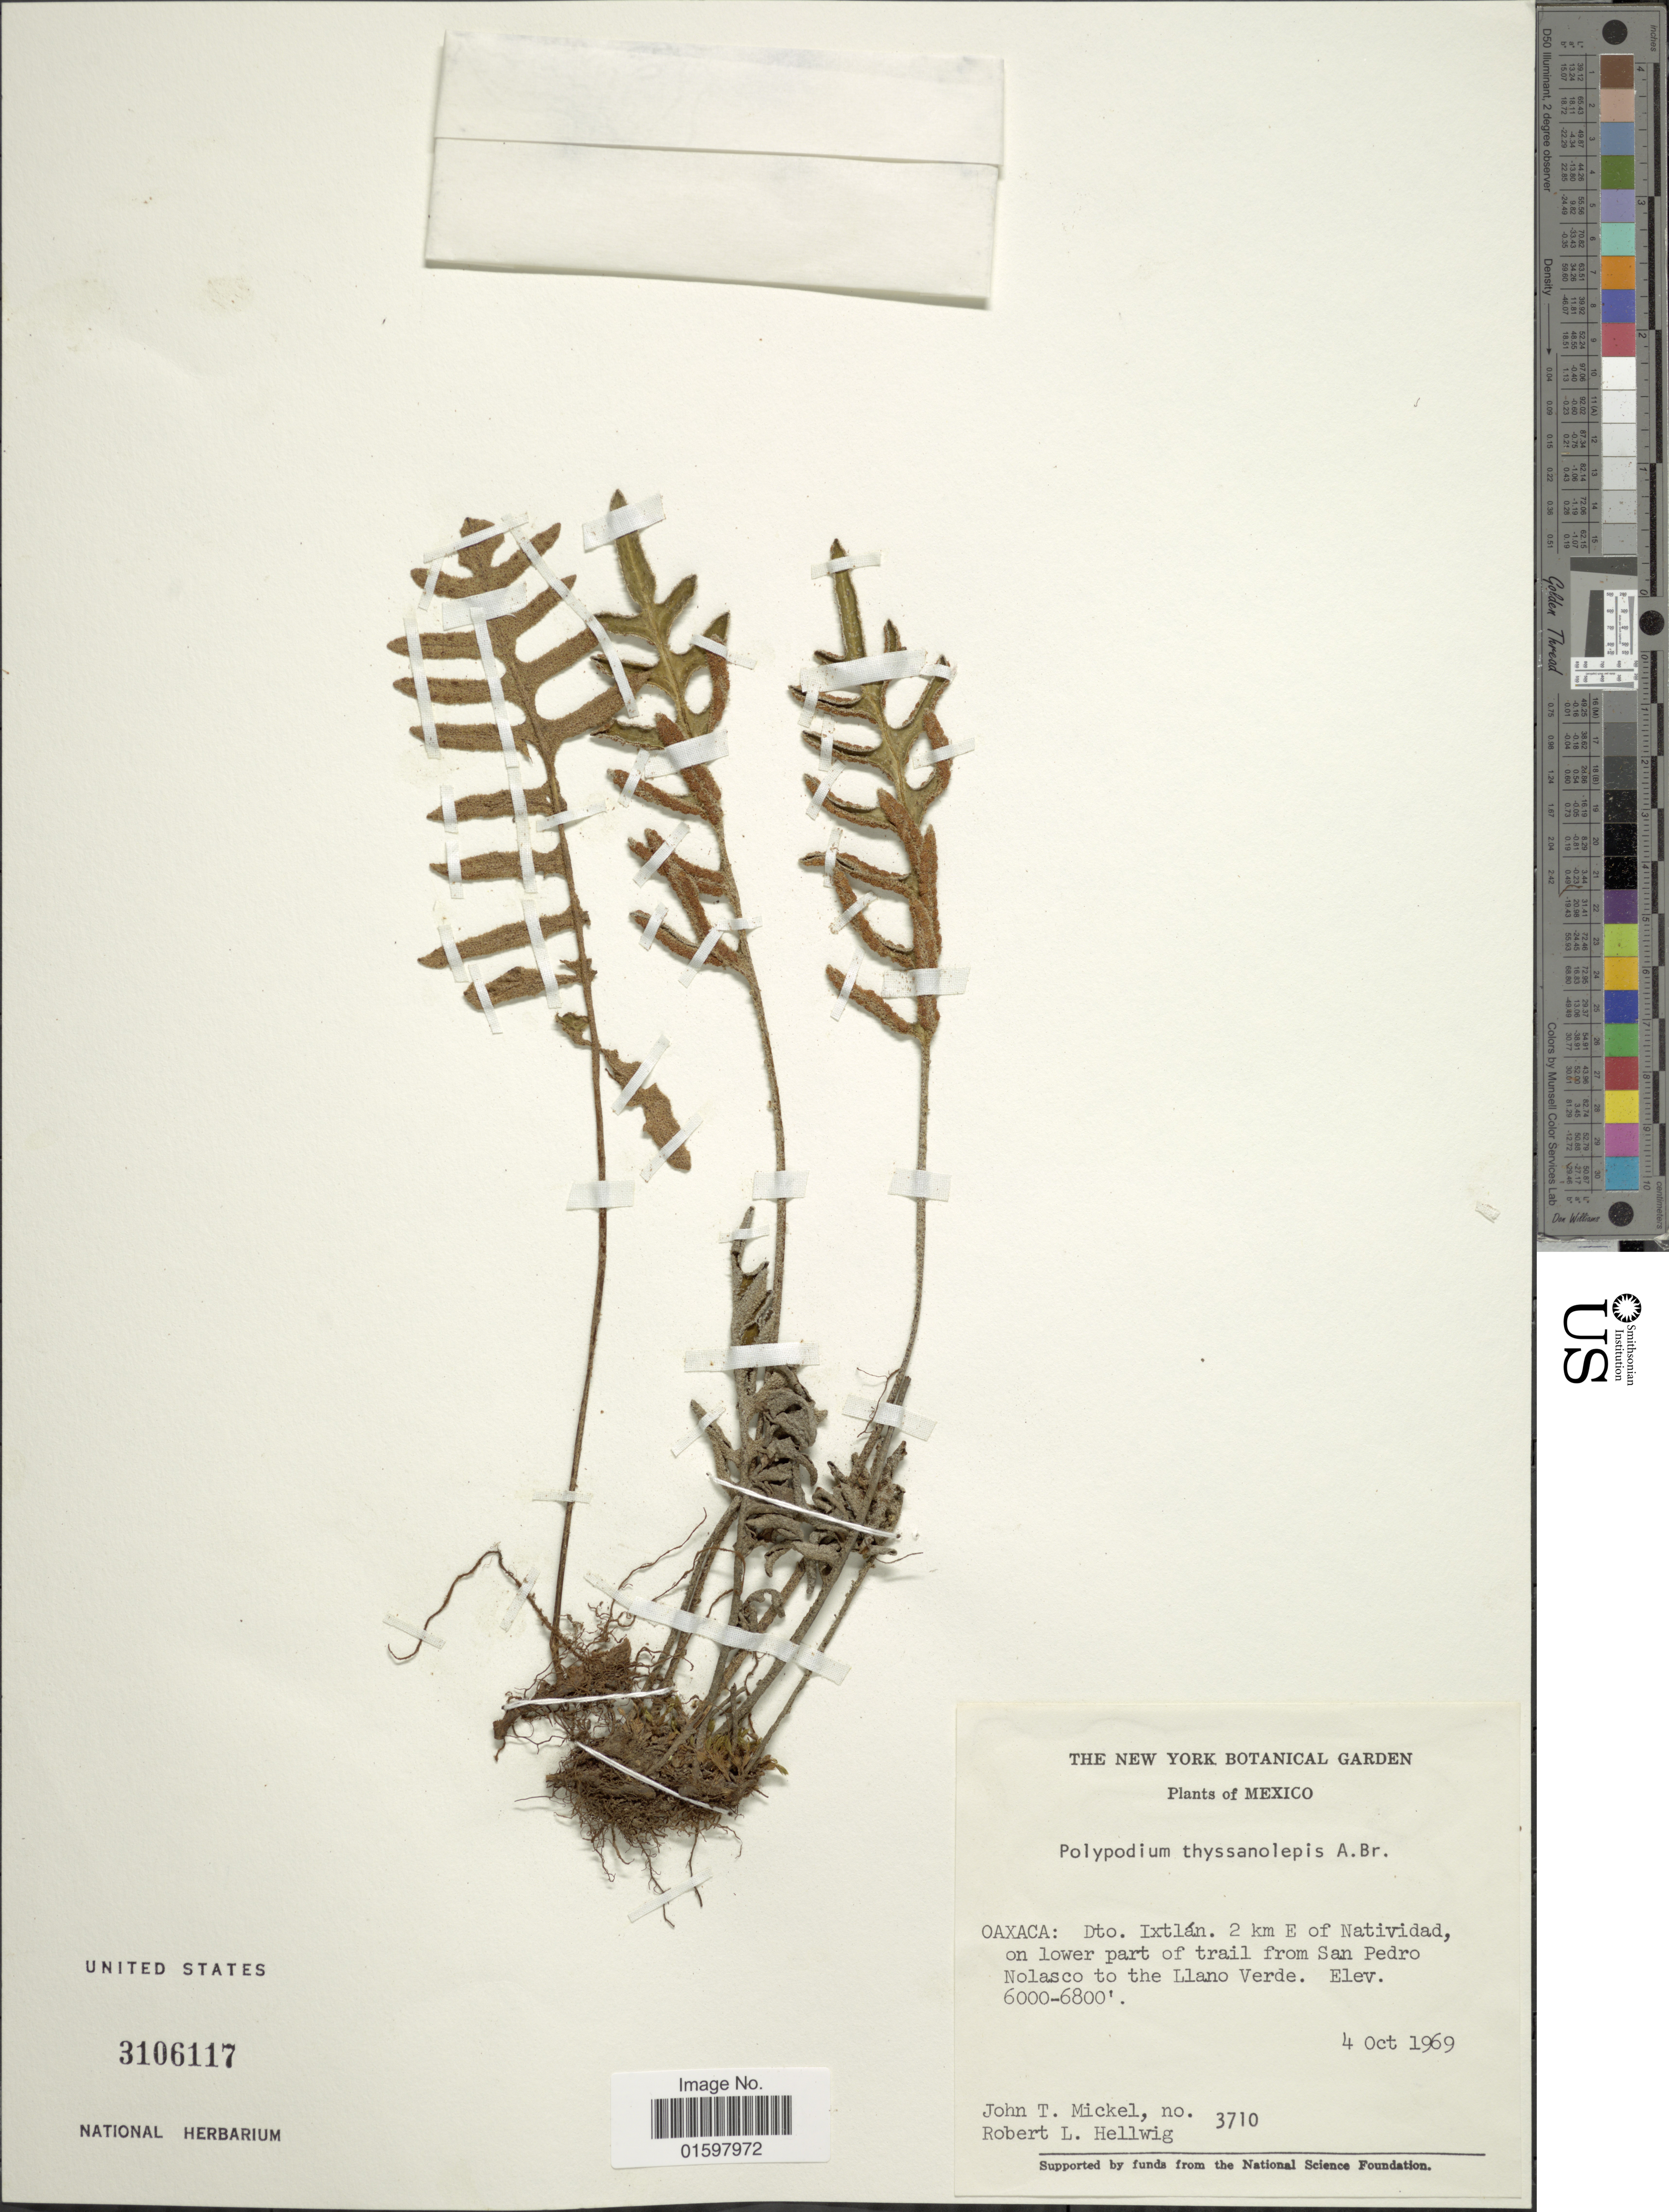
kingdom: Plantae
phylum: Tracheophyta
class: Polypodiopsida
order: Polypodiales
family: Polypodiaceae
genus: Pleopeltis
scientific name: Pleopeltis thyssanolepis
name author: (A. Braun ex Klotzsch) E.G. Andrews & Windham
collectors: J. T. Mickel & R. Hellwig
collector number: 3710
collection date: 1969-10-04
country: Mexico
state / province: Oaxaca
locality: Dto. Ixtlan, 2 km E of Natividad, on lower part of trail from San Pedro Nolasco to the Llando Verde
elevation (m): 1829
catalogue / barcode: US 3106117